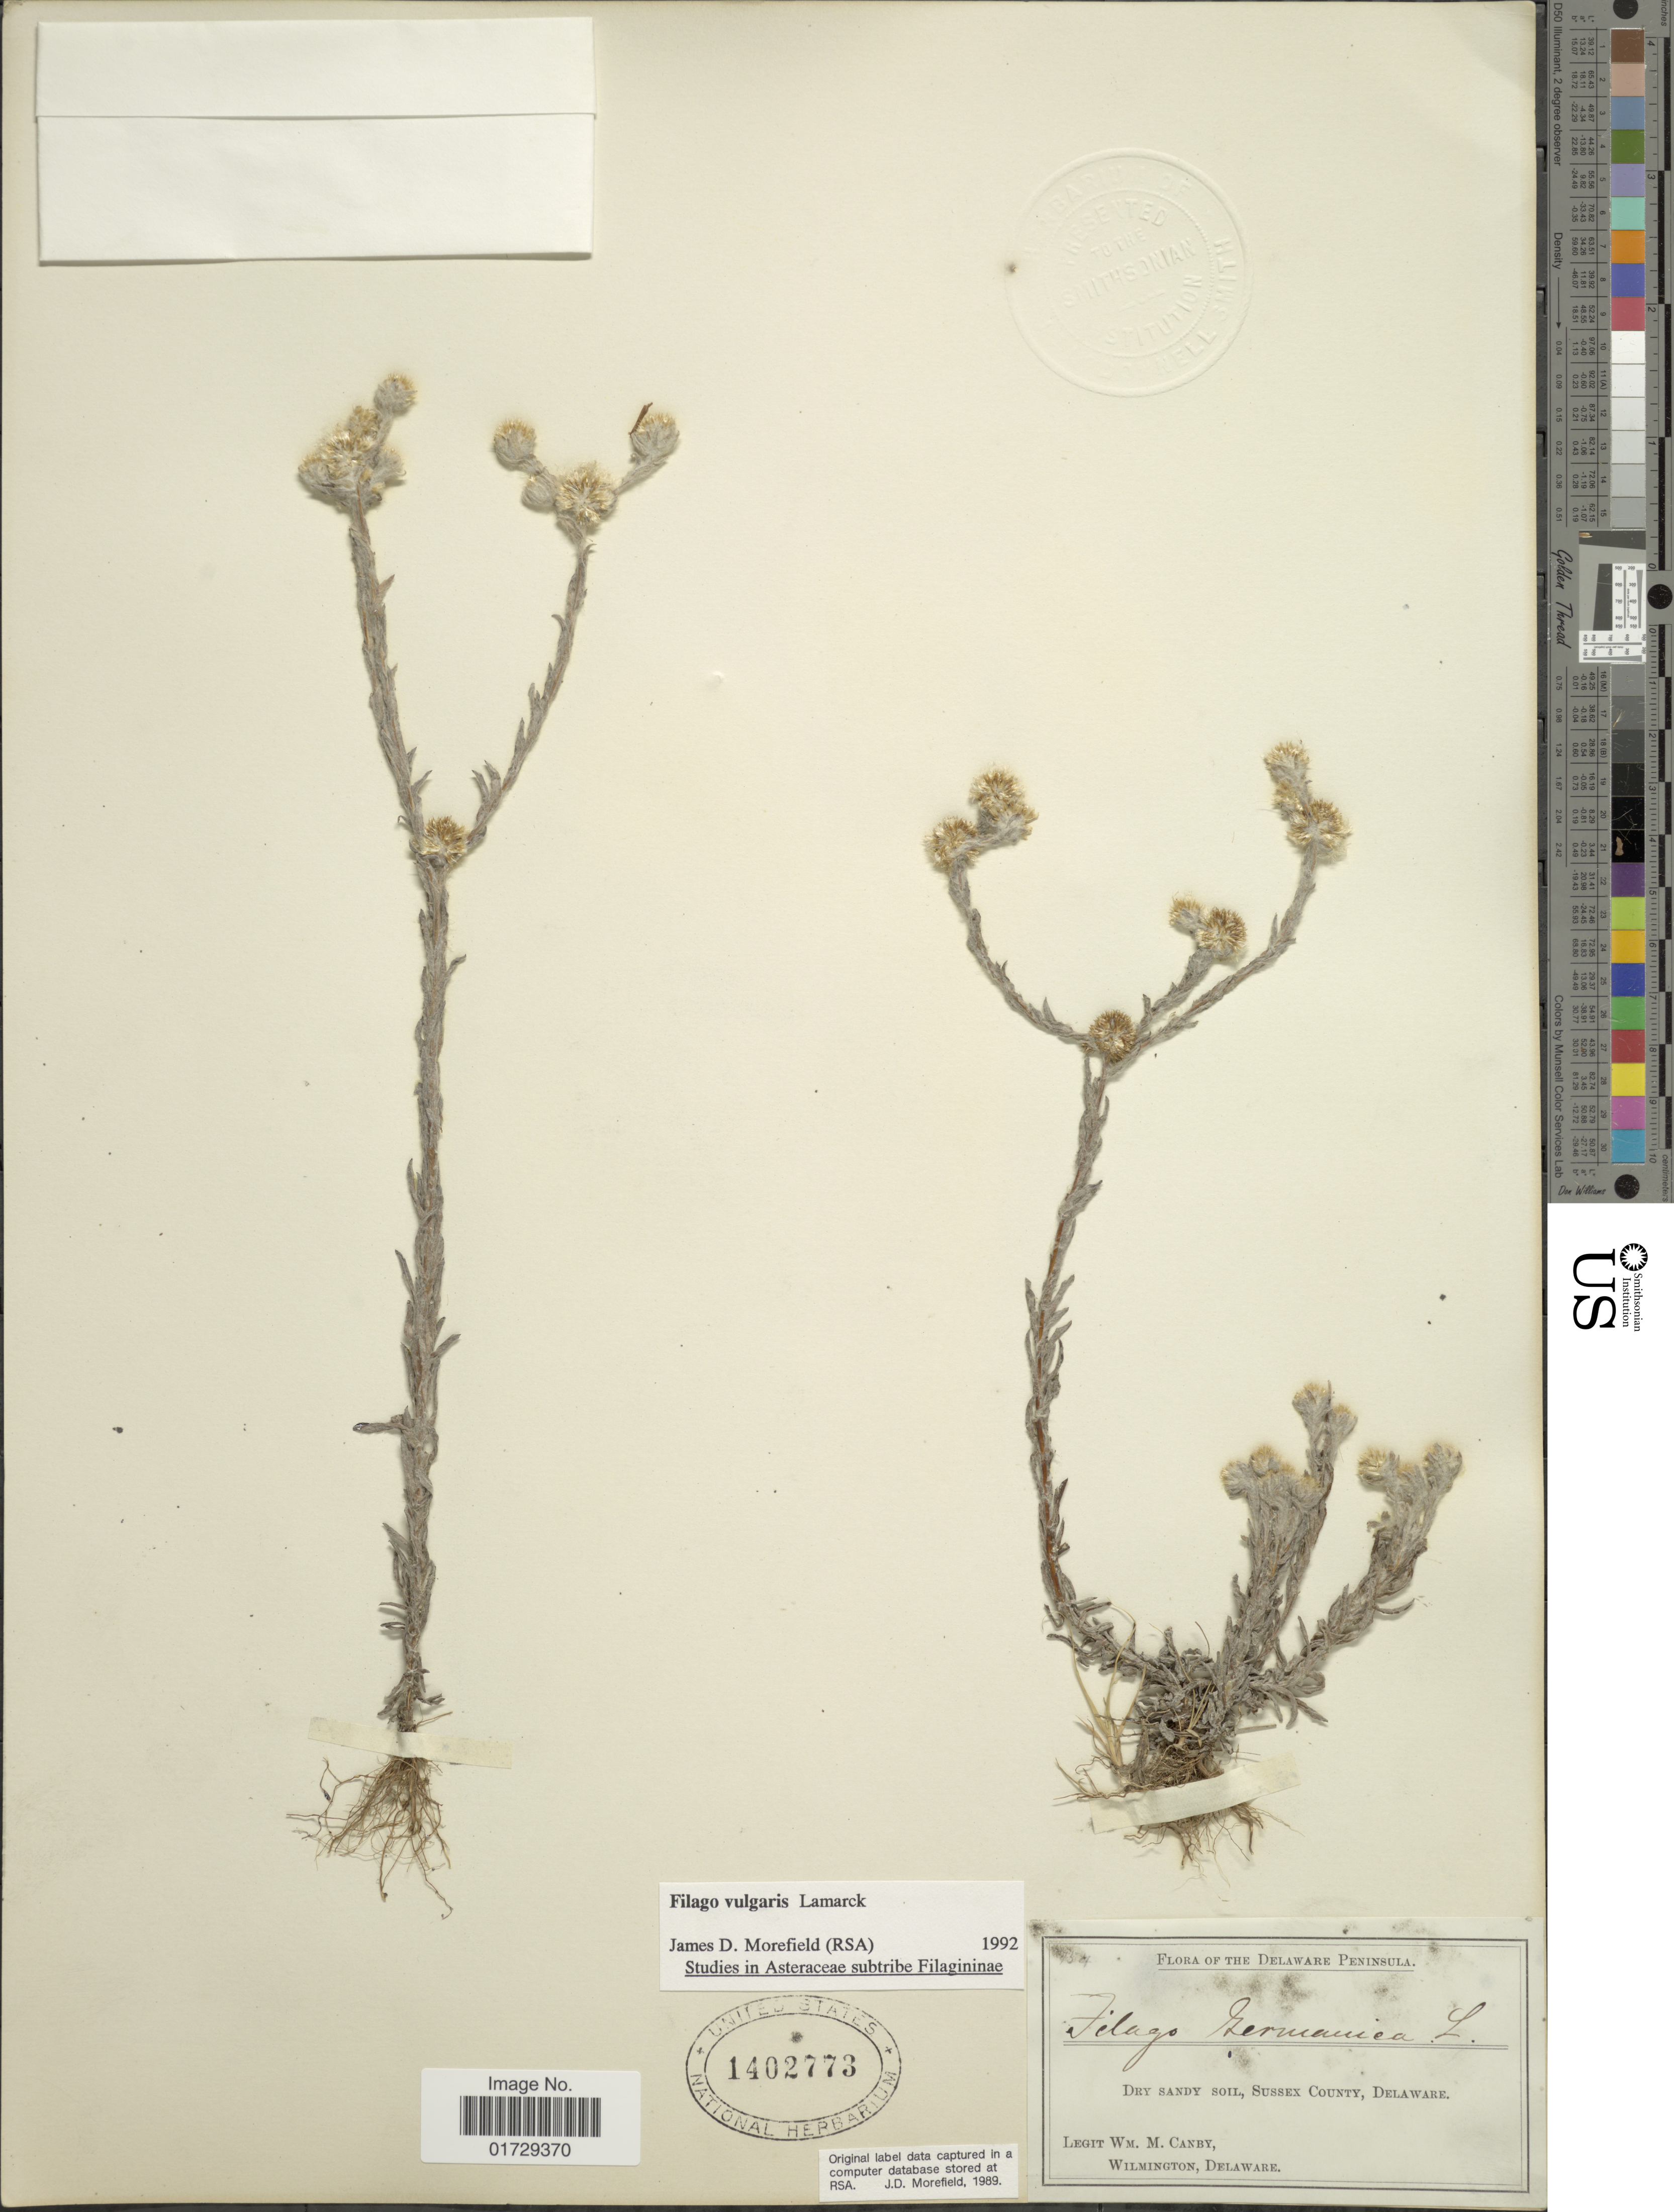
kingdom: Plantae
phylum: Tracheophyta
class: Magnoliopsida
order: Asterales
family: Asteraceae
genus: Filago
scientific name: Filago vulgaris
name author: Lam.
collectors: W. M. Canby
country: United States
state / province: Delaware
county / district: Sussex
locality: Sussex County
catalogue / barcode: US 1402773